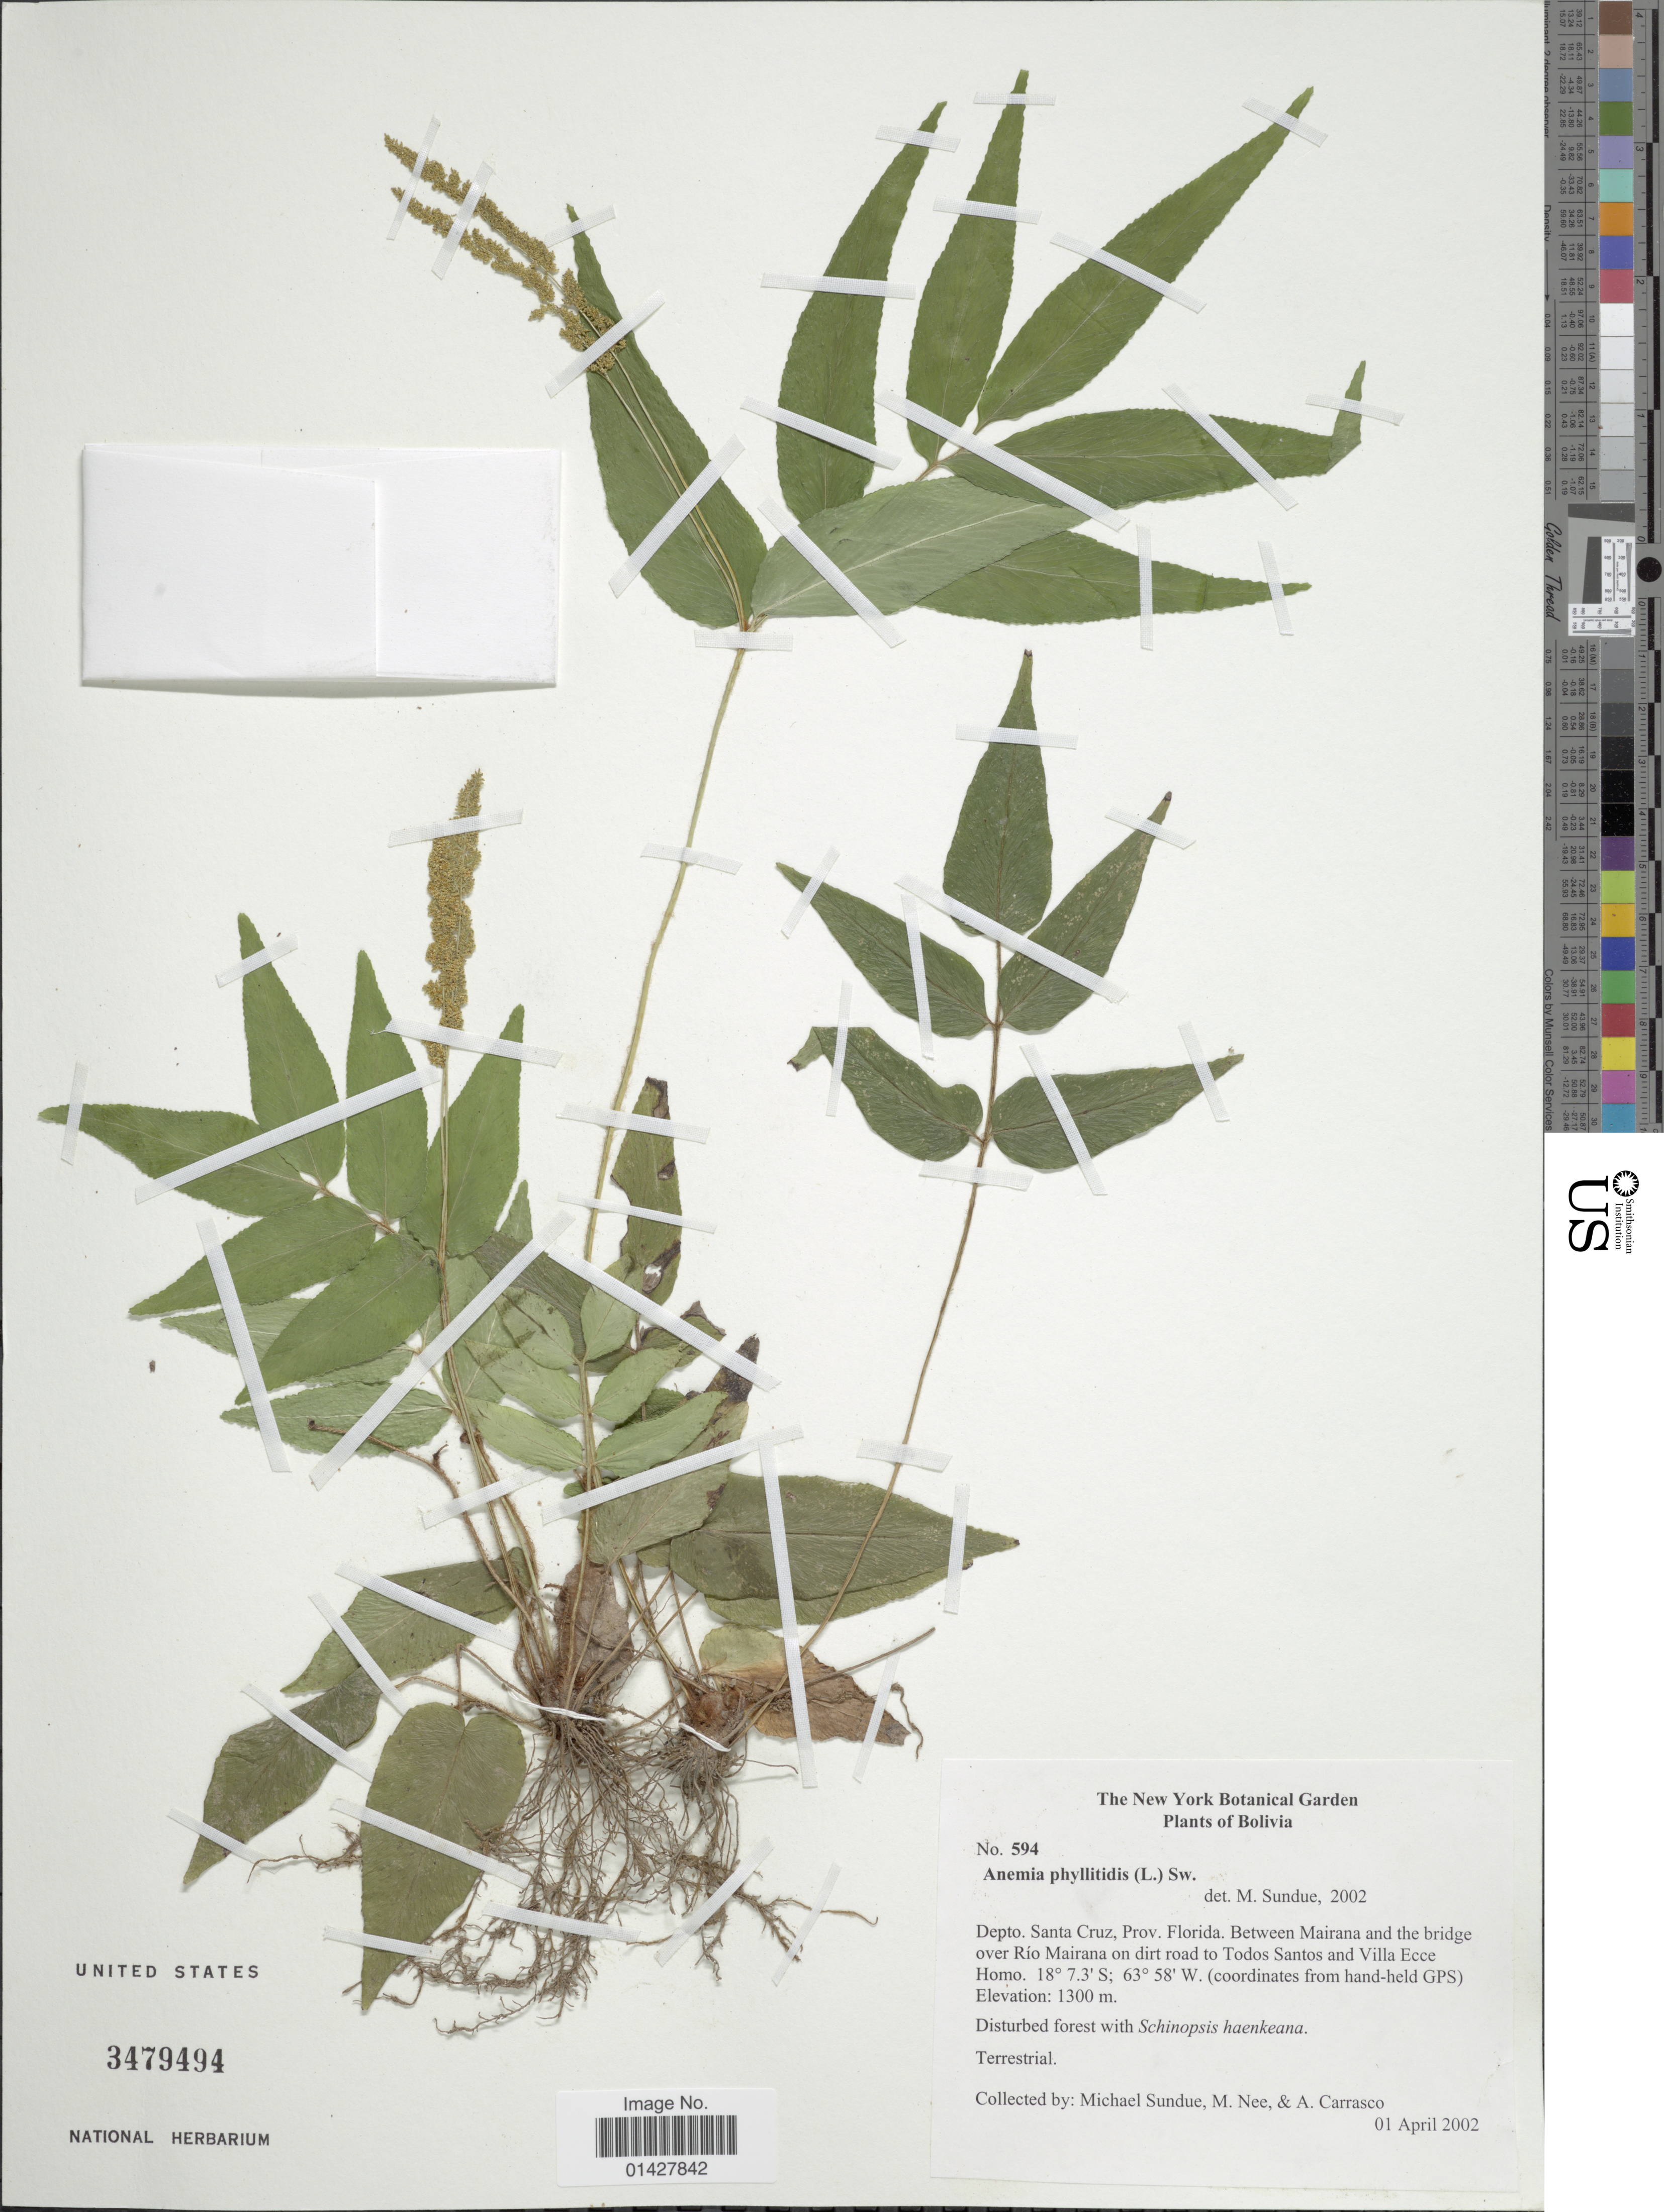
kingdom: Plantae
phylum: Tracheophyta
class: Polypodiopsida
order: Schizaeales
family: Anemiaceae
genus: Anemia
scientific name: Anemia phyllitidis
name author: (L.) Sw.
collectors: M. Sundue, M. Nee & A. Carrasco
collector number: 594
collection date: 2002-04-01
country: Bolivia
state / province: Santa Cruz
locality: Depto. Santa Cruz, Prov. Florida. Between Mairana and the bridge over Río Mairana on dirt road to Todos Santos and Villa Ecce Homo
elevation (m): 1300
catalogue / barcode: US 3479494